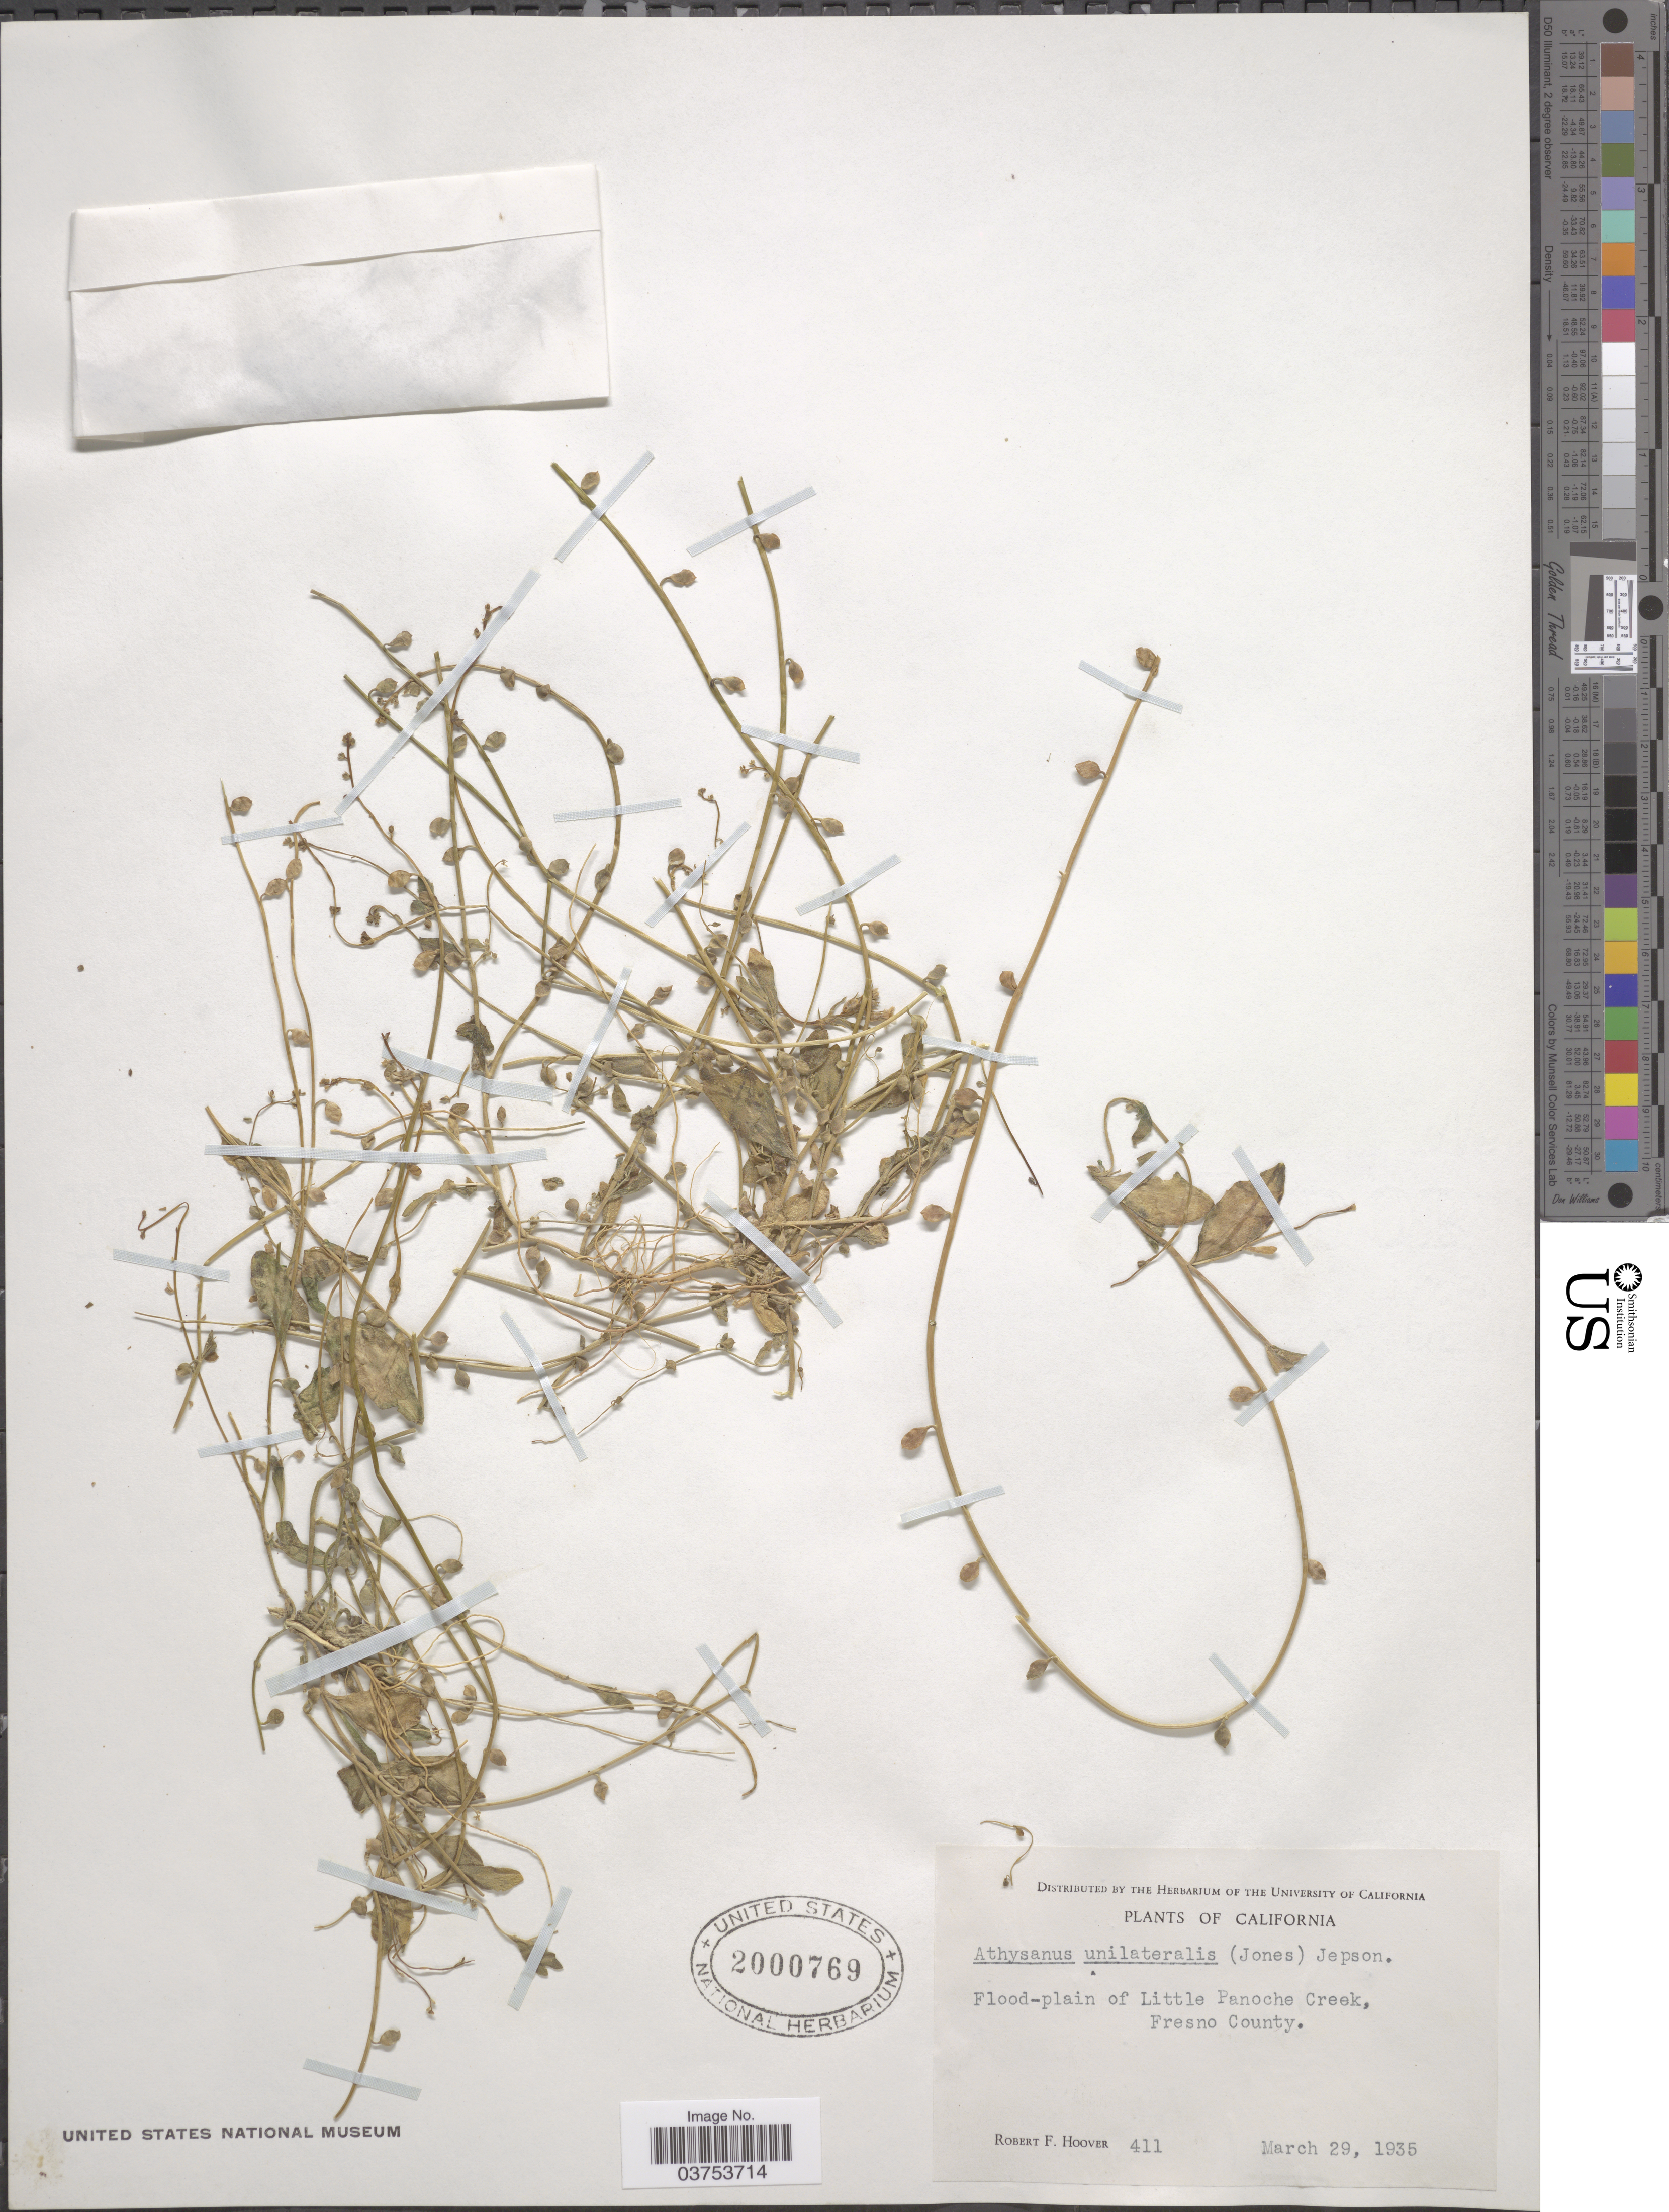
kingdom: Plantae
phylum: Tracheophyta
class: Magnoliopsida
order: Brassicales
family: Brassicaceae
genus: Heterodraba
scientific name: Heterodraba unilateralis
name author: (M.E. Jones) Greene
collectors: R. F. Hoover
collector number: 411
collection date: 1935-03-29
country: United States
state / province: California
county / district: Fresno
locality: Flood-plain of Little Panoche Creek, Fresno County.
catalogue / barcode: US 2000769